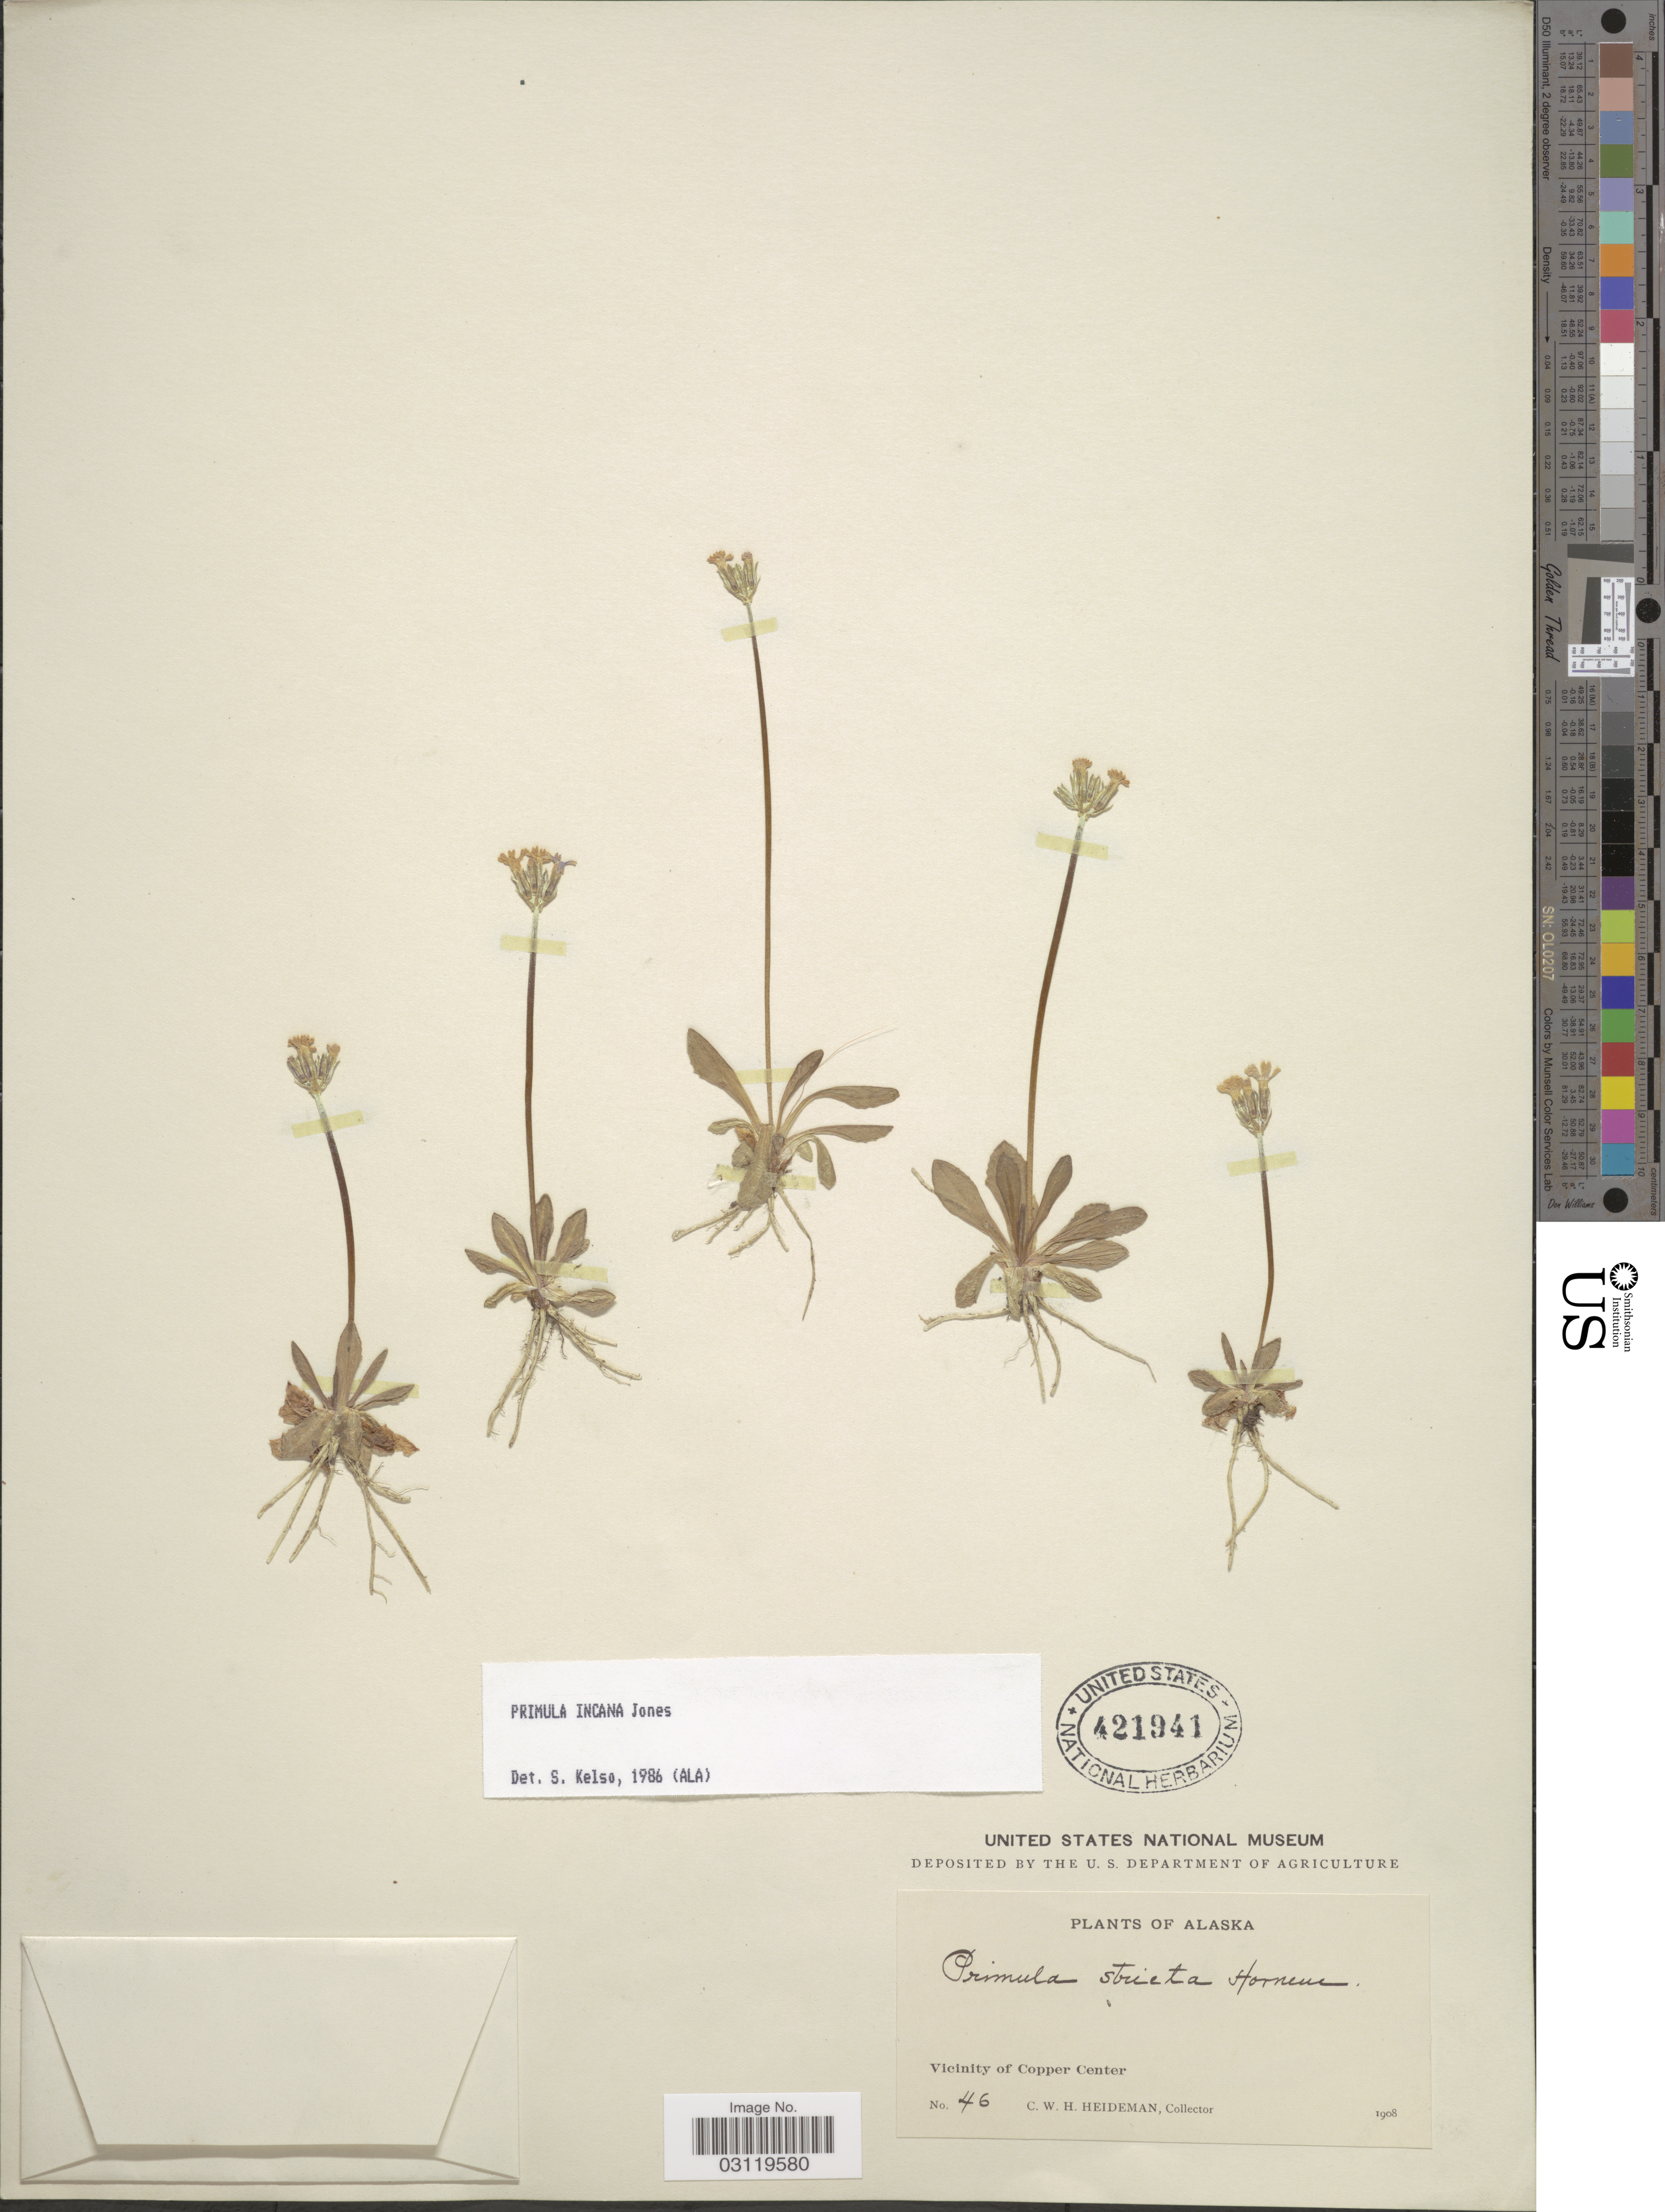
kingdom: Plantae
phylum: Tracheophyta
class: Magnoliopsida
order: Ericales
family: Primulaceae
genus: Primula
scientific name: Primula incana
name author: M.E. Jones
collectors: C. Heideman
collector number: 46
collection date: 1908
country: United States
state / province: Alaska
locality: Vicinity of Copper Center.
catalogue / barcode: US 421941